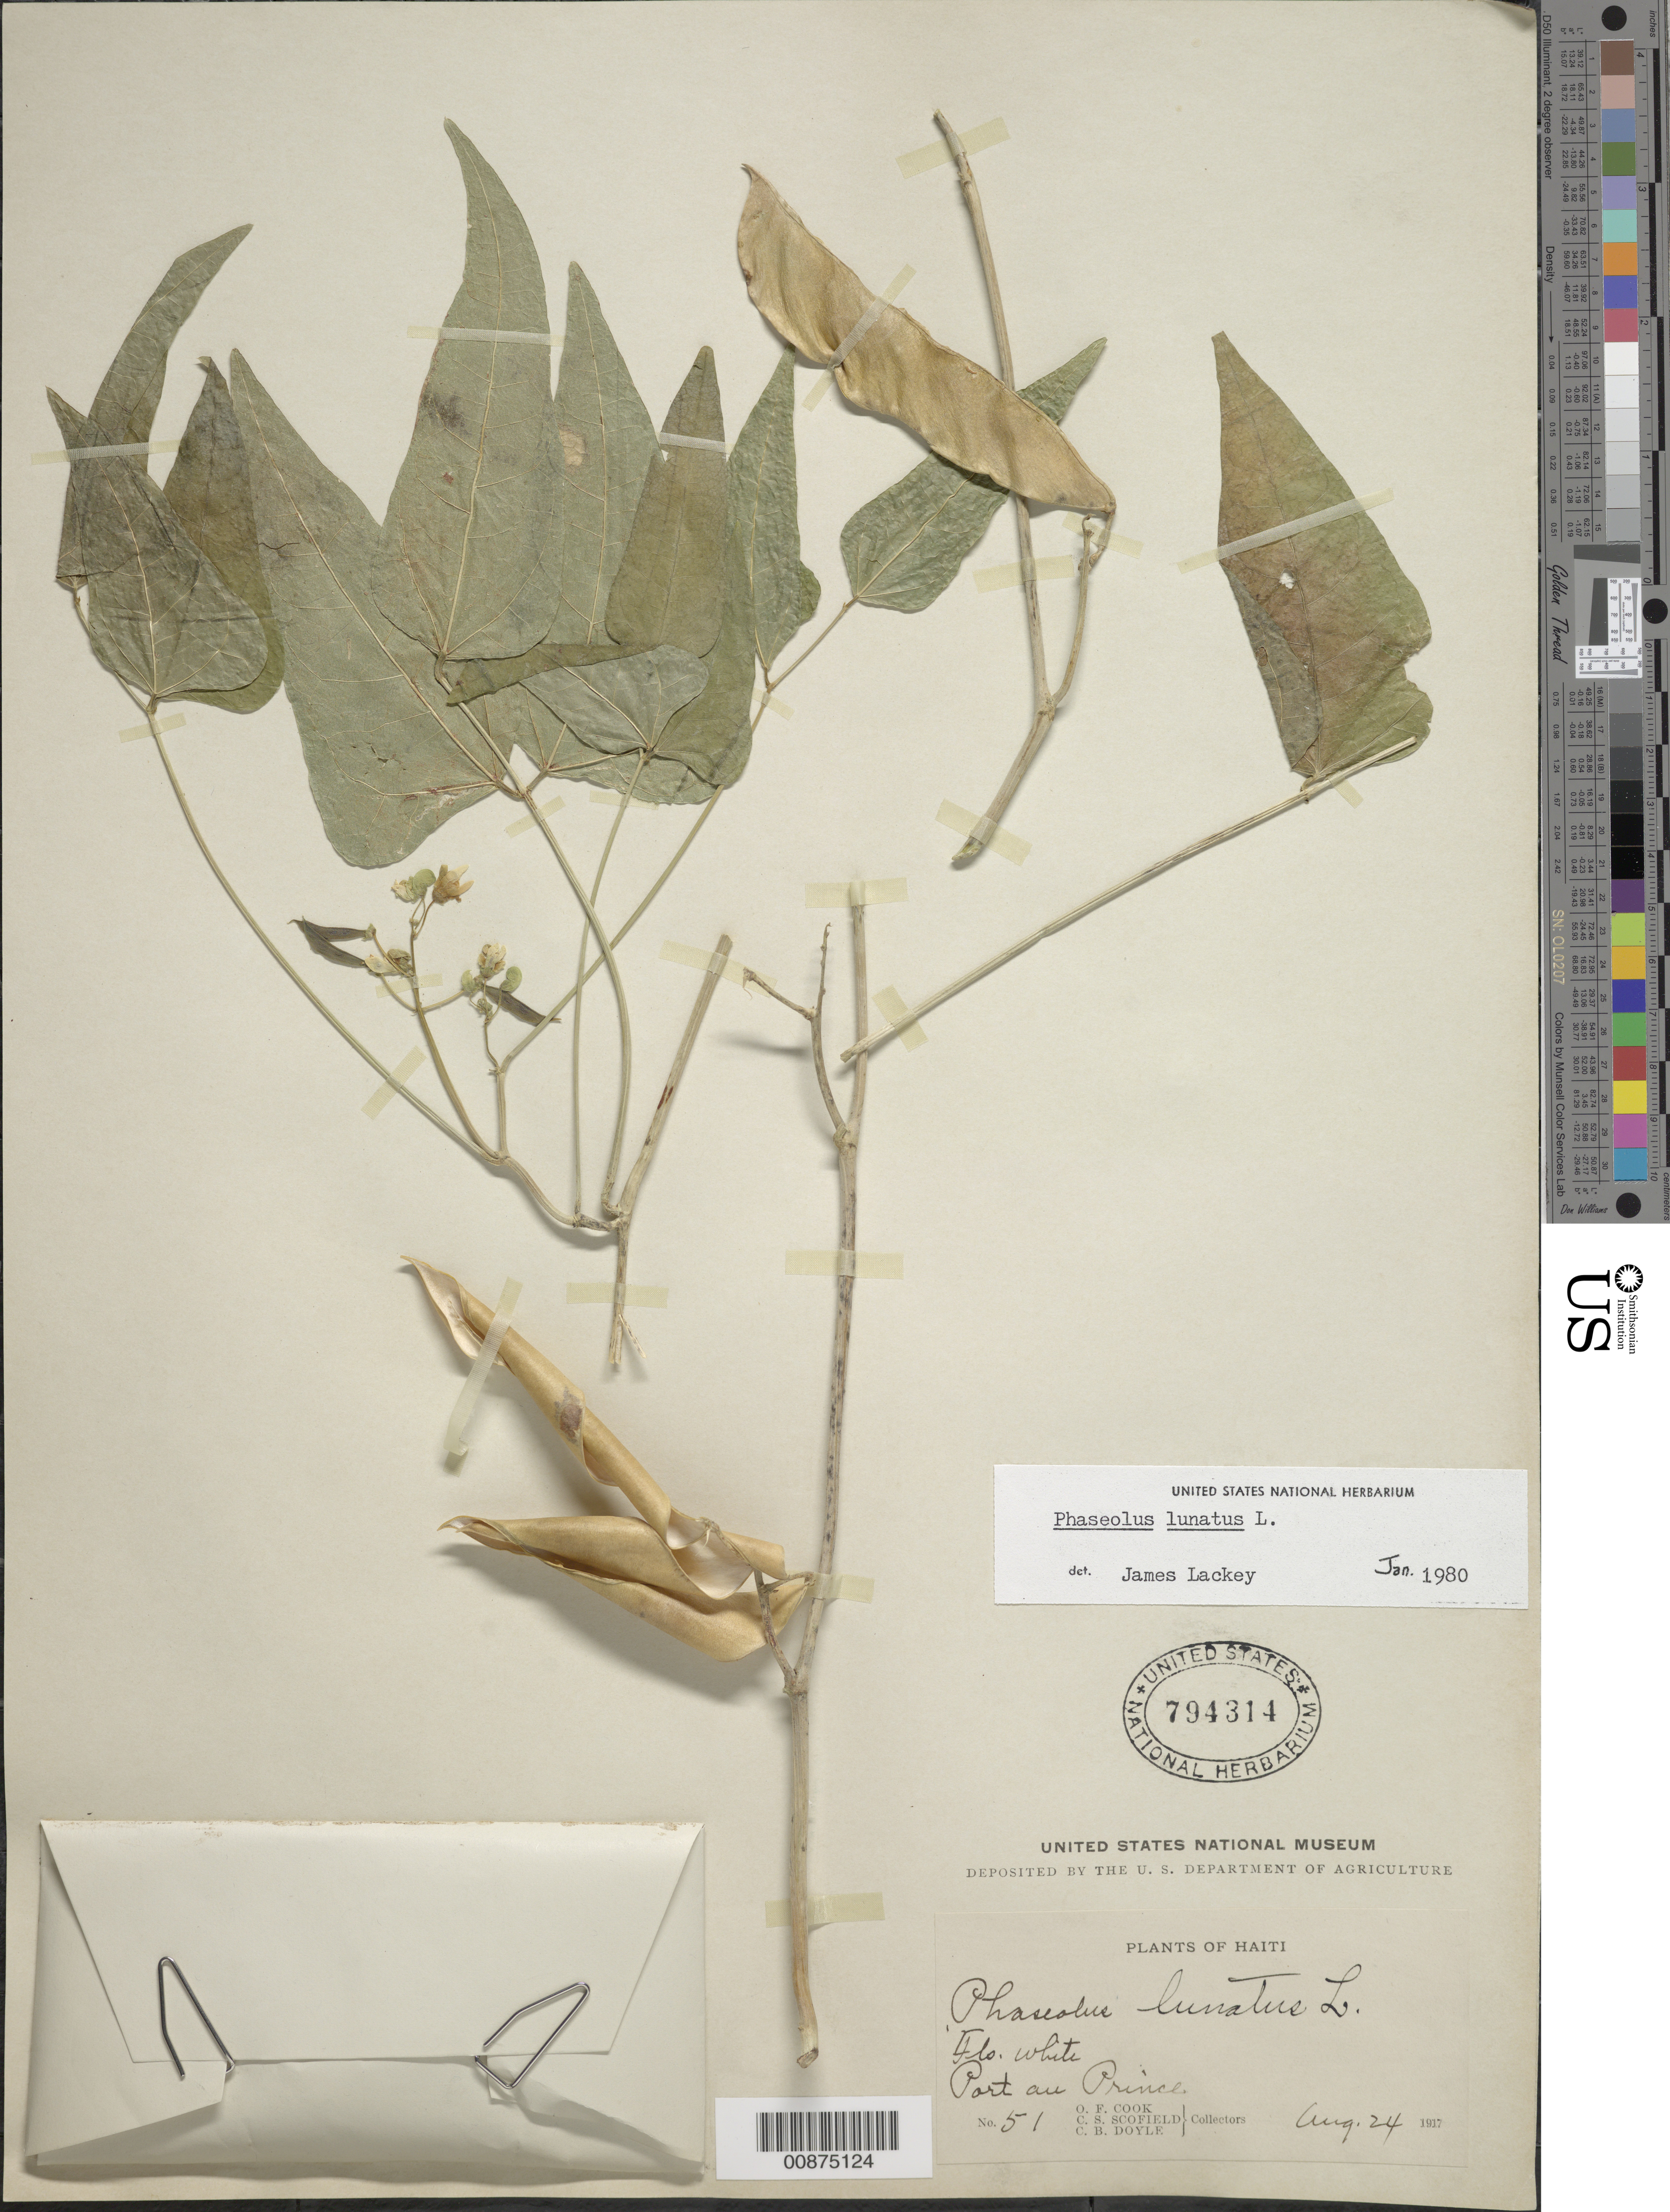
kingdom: Plantae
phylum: Tracheophyta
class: Magnoliopsida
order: Fabales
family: Fabaceae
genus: Phaseolus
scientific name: Phaseolus lunatus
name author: L.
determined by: Lackey, J.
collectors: O. F. Cook, C. Scofield & C. Doyle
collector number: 51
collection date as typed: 24 Aug 1917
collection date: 1917-08-24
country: Haiti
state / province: Óuest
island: Hispaniola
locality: Port au Prince.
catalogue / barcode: US 794314